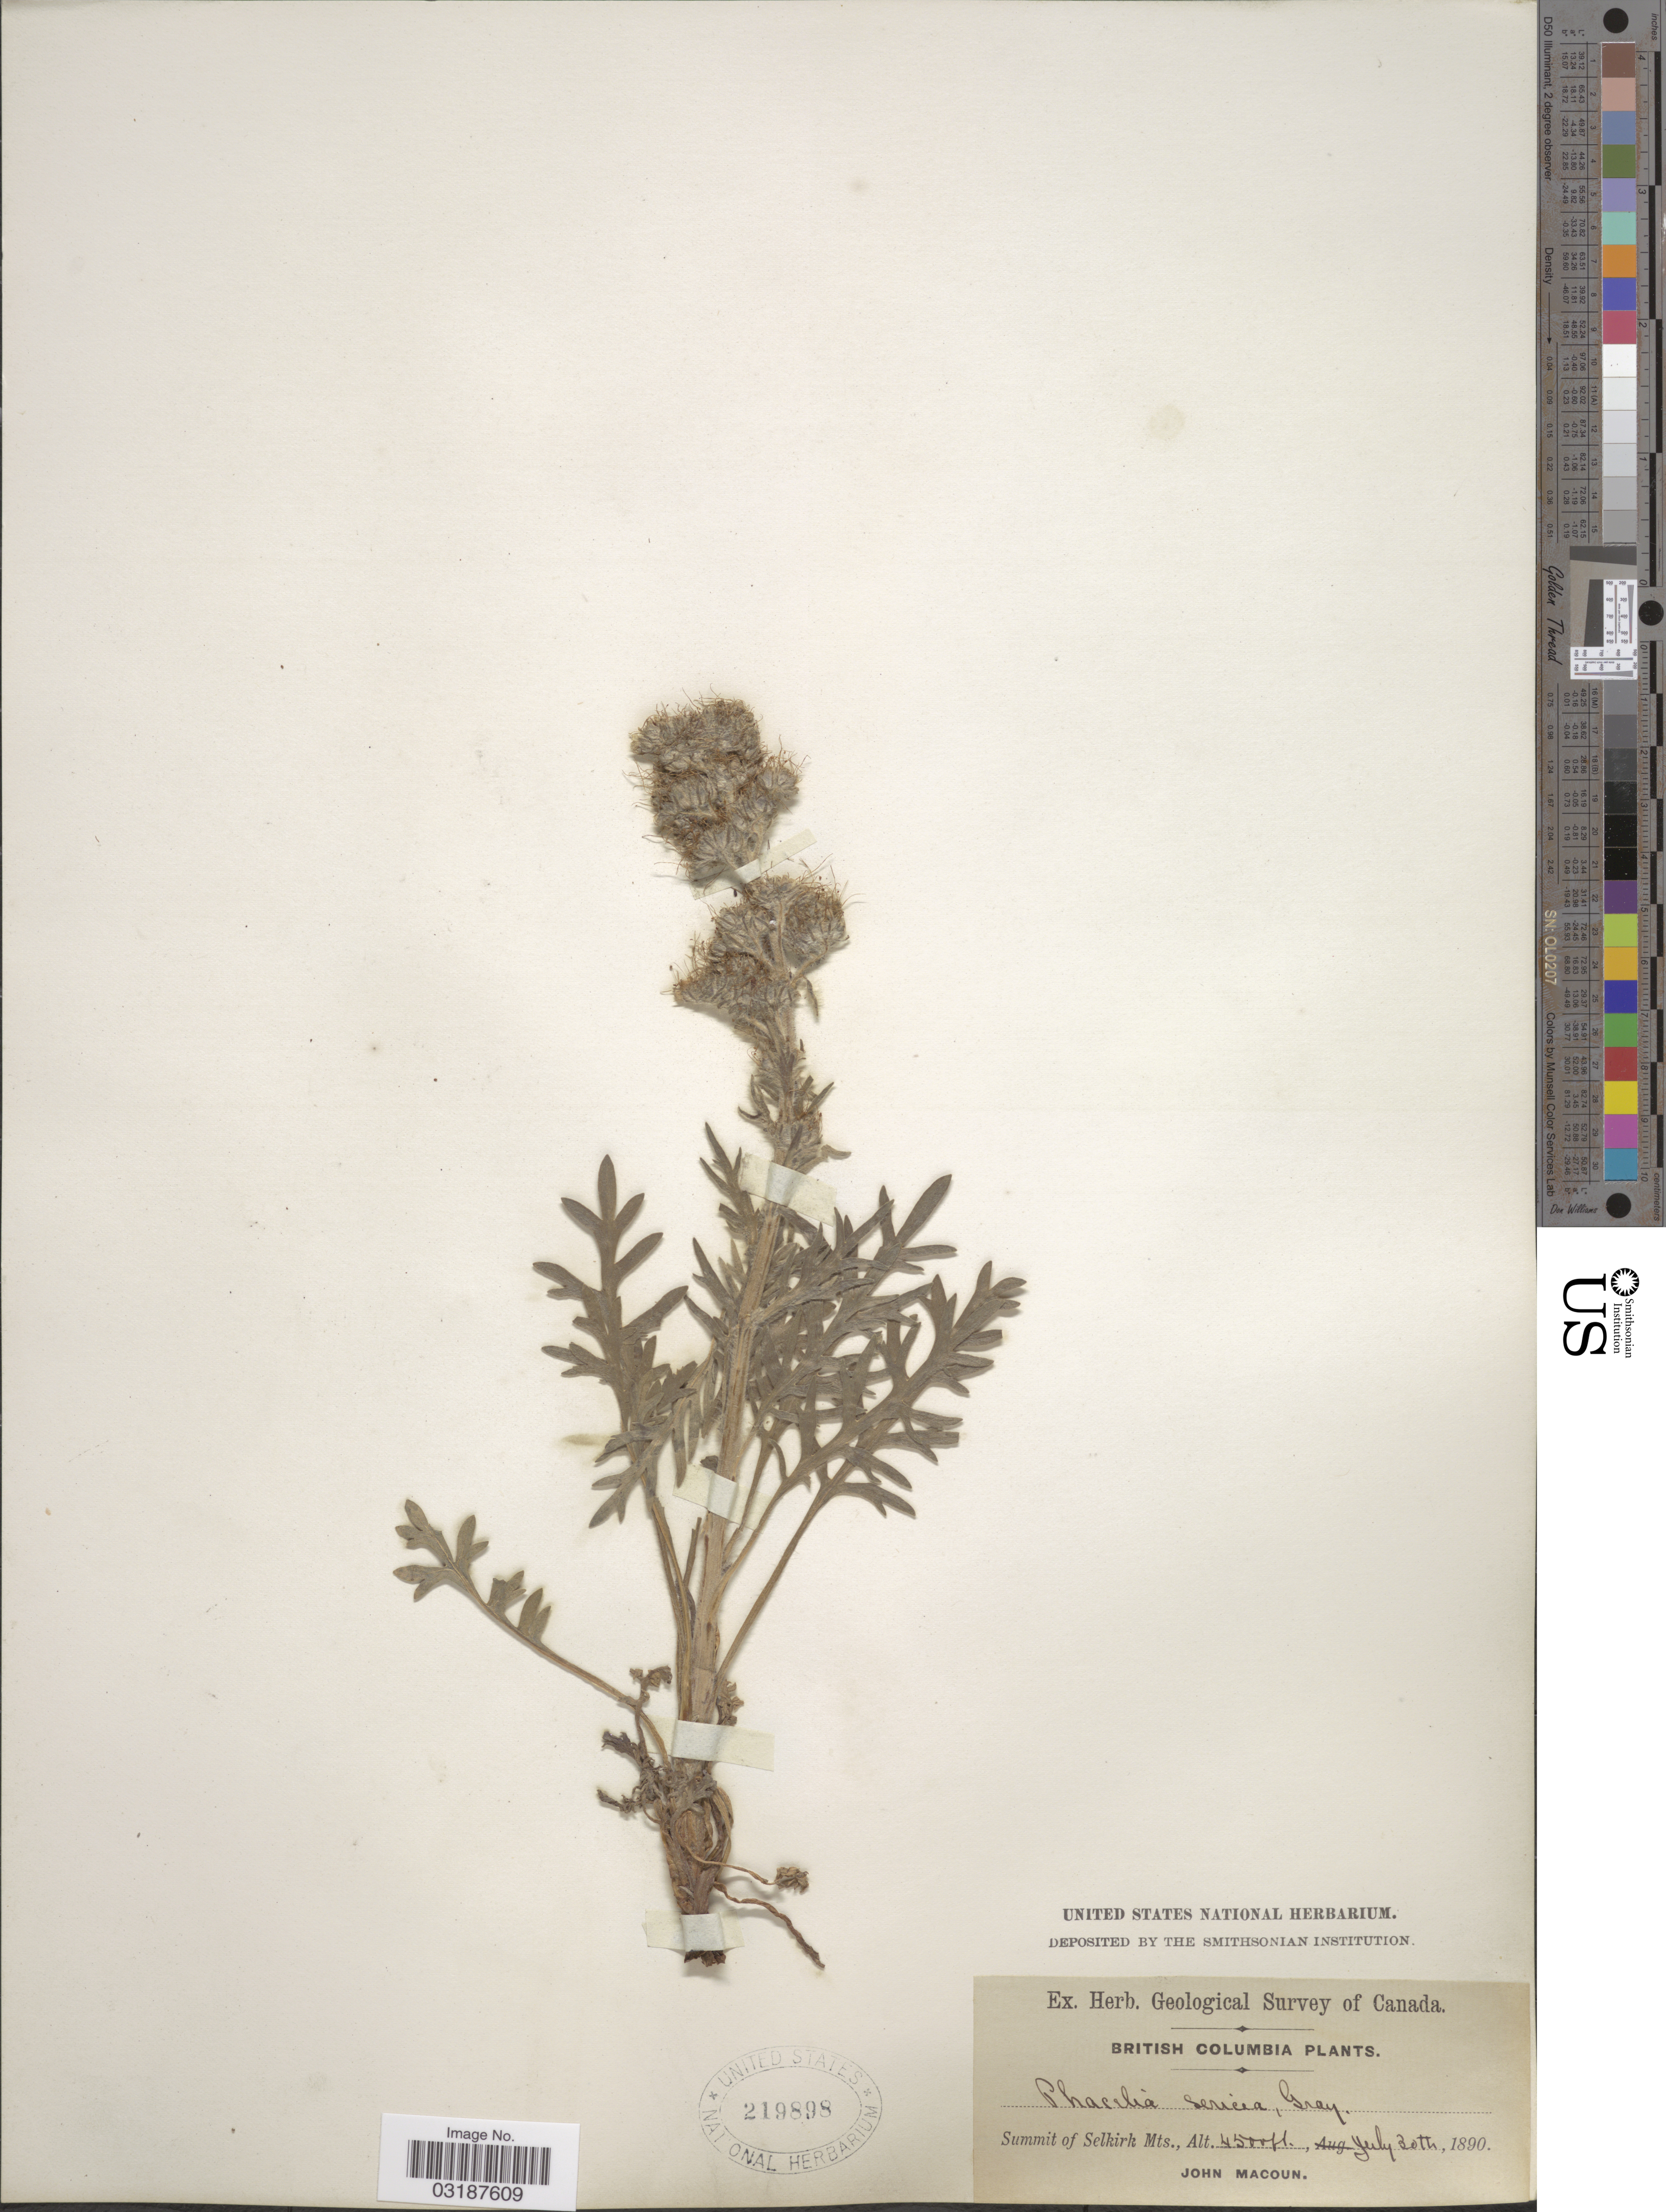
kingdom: Plantae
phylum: Tracheophyta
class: Magnoliopsida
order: Boraginales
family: Hydrophyllaceae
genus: Phacelia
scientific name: Phacelia sericea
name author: (Graham) A. Gray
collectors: J. Macoun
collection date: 1890-07-30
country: Canada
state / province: British Columbia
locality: Summit of Selkirk Mts.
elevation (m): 1372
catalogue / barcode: US 219898